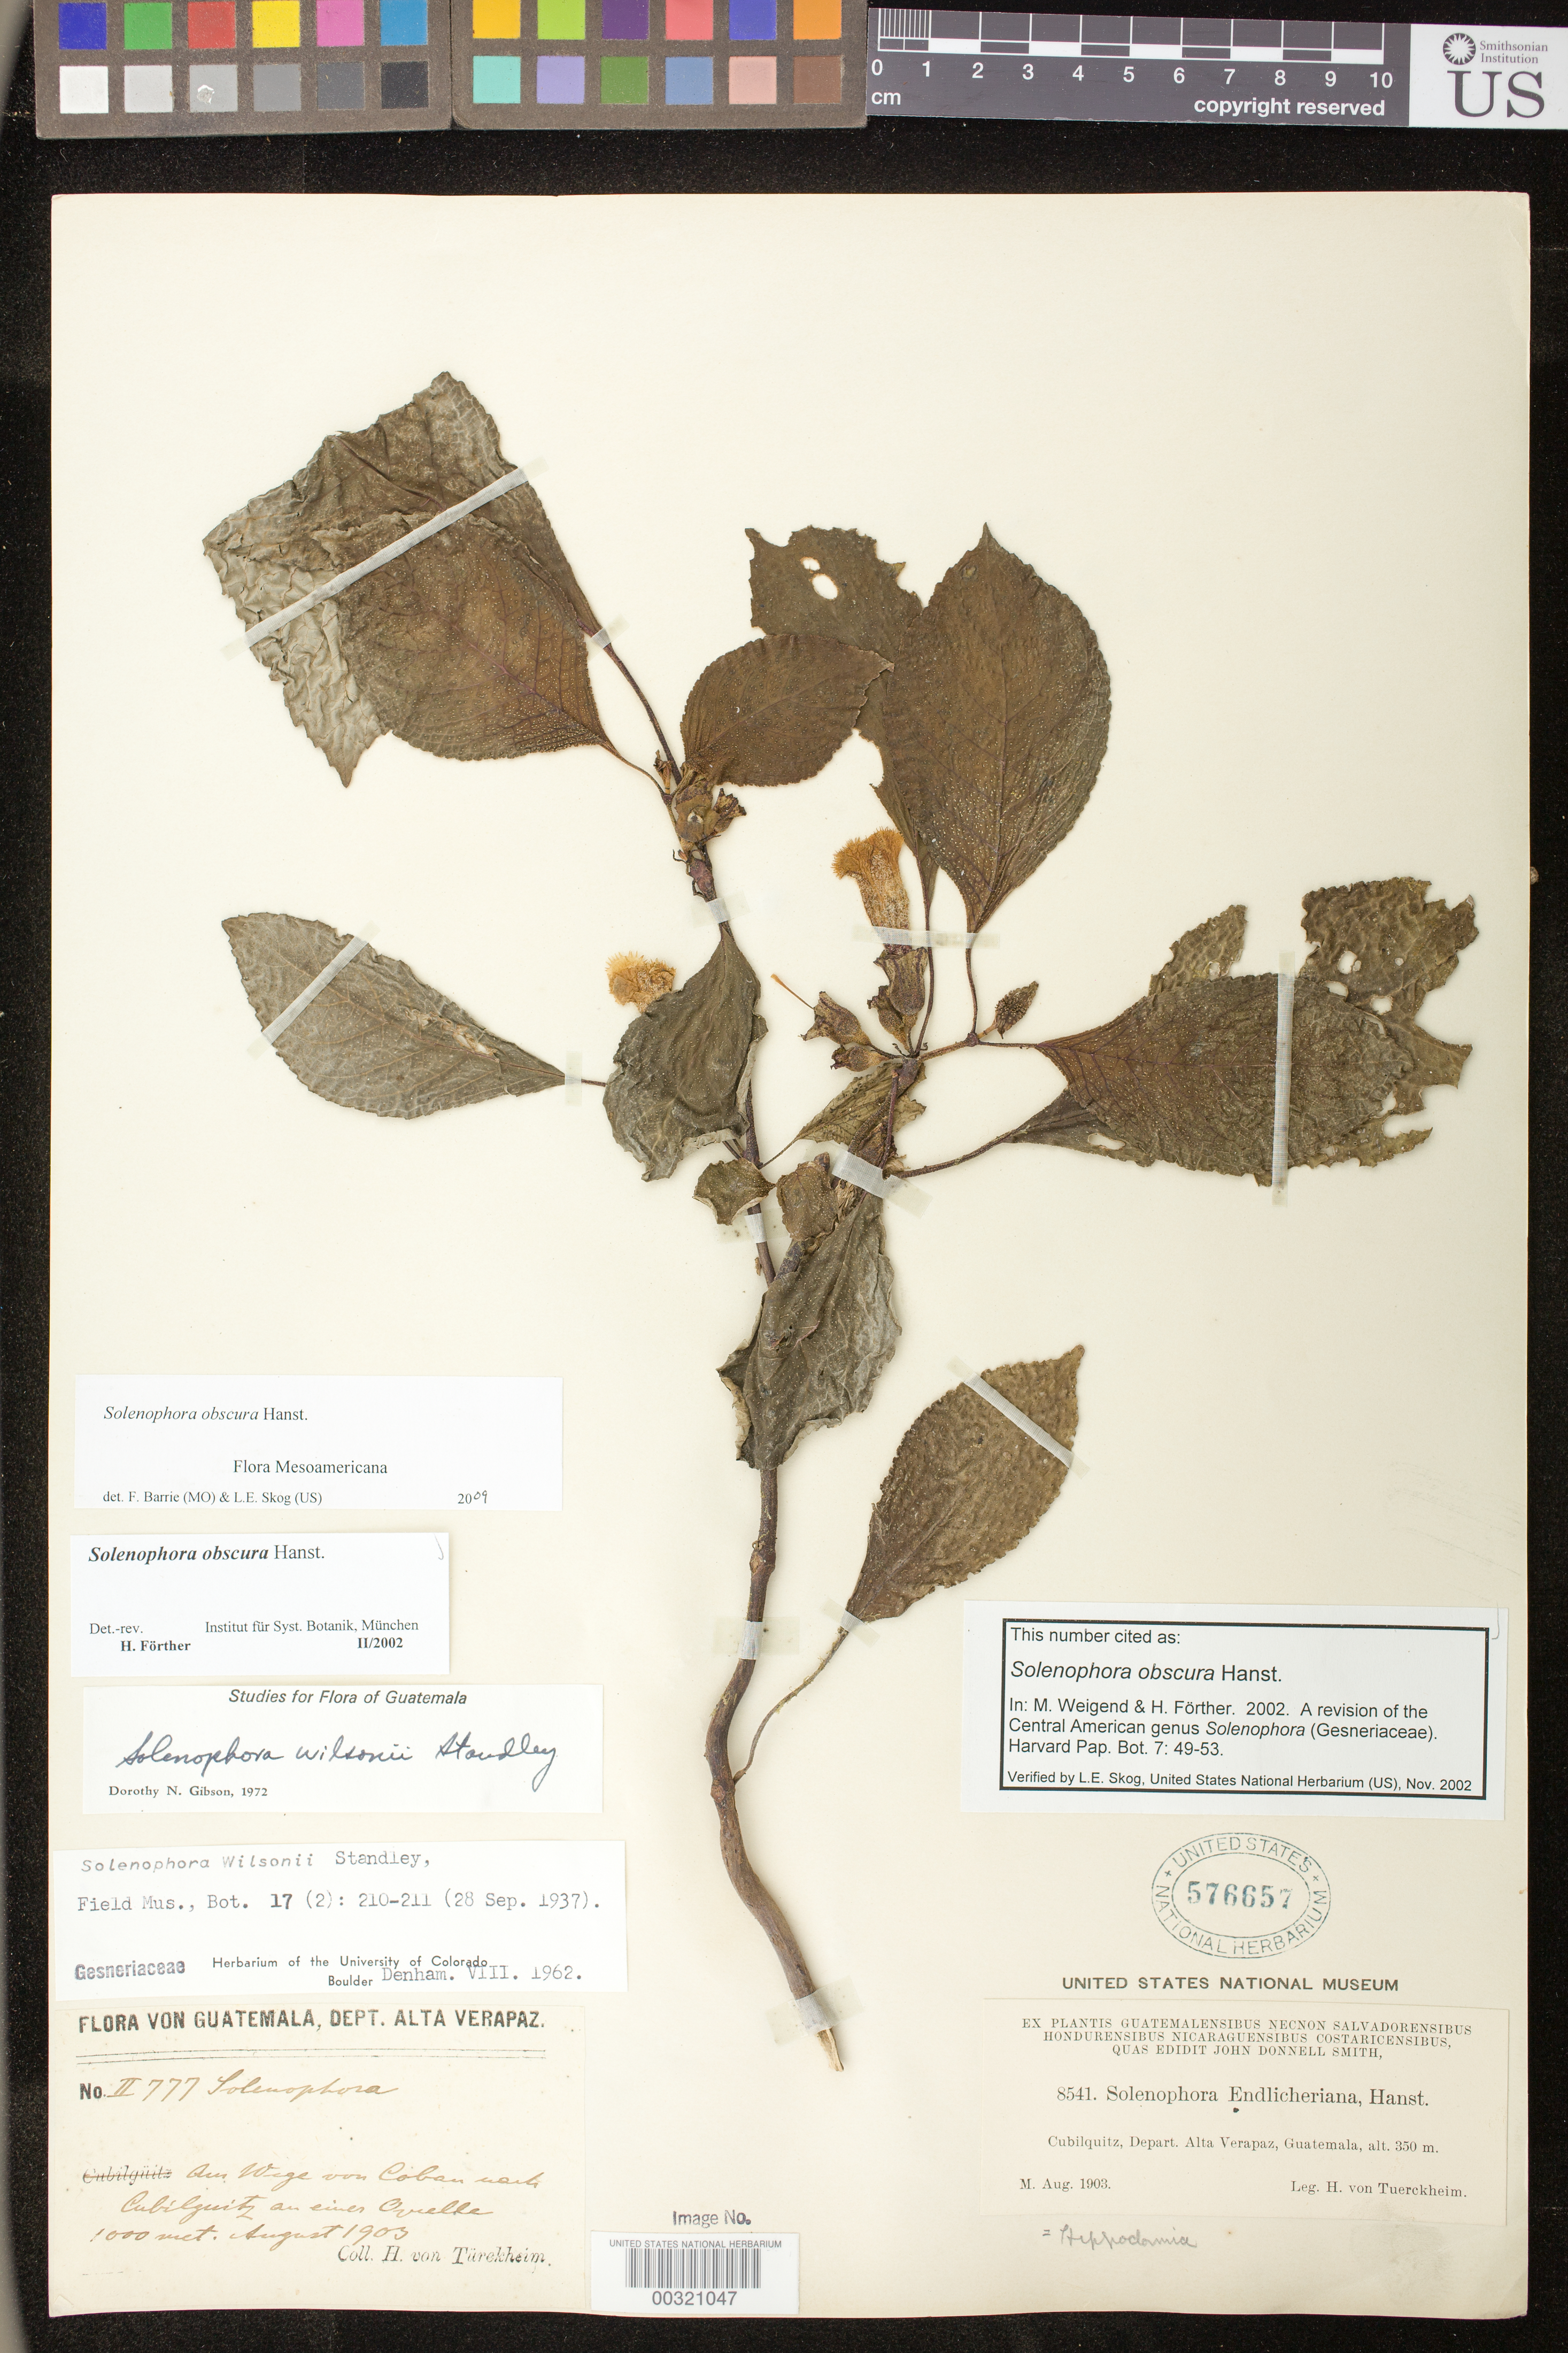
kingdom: Plantae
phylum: Tracheophyta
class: Magnoliopsida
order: Lamiales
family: Gesneriaceae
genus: Solenophora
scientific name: Solenophora obscura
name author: Hanst.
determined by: Weigend; Förther, Harald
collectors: H. von Türckheim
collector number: II 777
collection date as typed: Aug 1903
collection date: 1903-08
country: Guatemala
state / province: Alta Verapaz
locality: Aus Wige [?] von Coban nach Cubilquitz an einer Ovielle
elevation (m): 1000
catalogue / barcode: US 576657